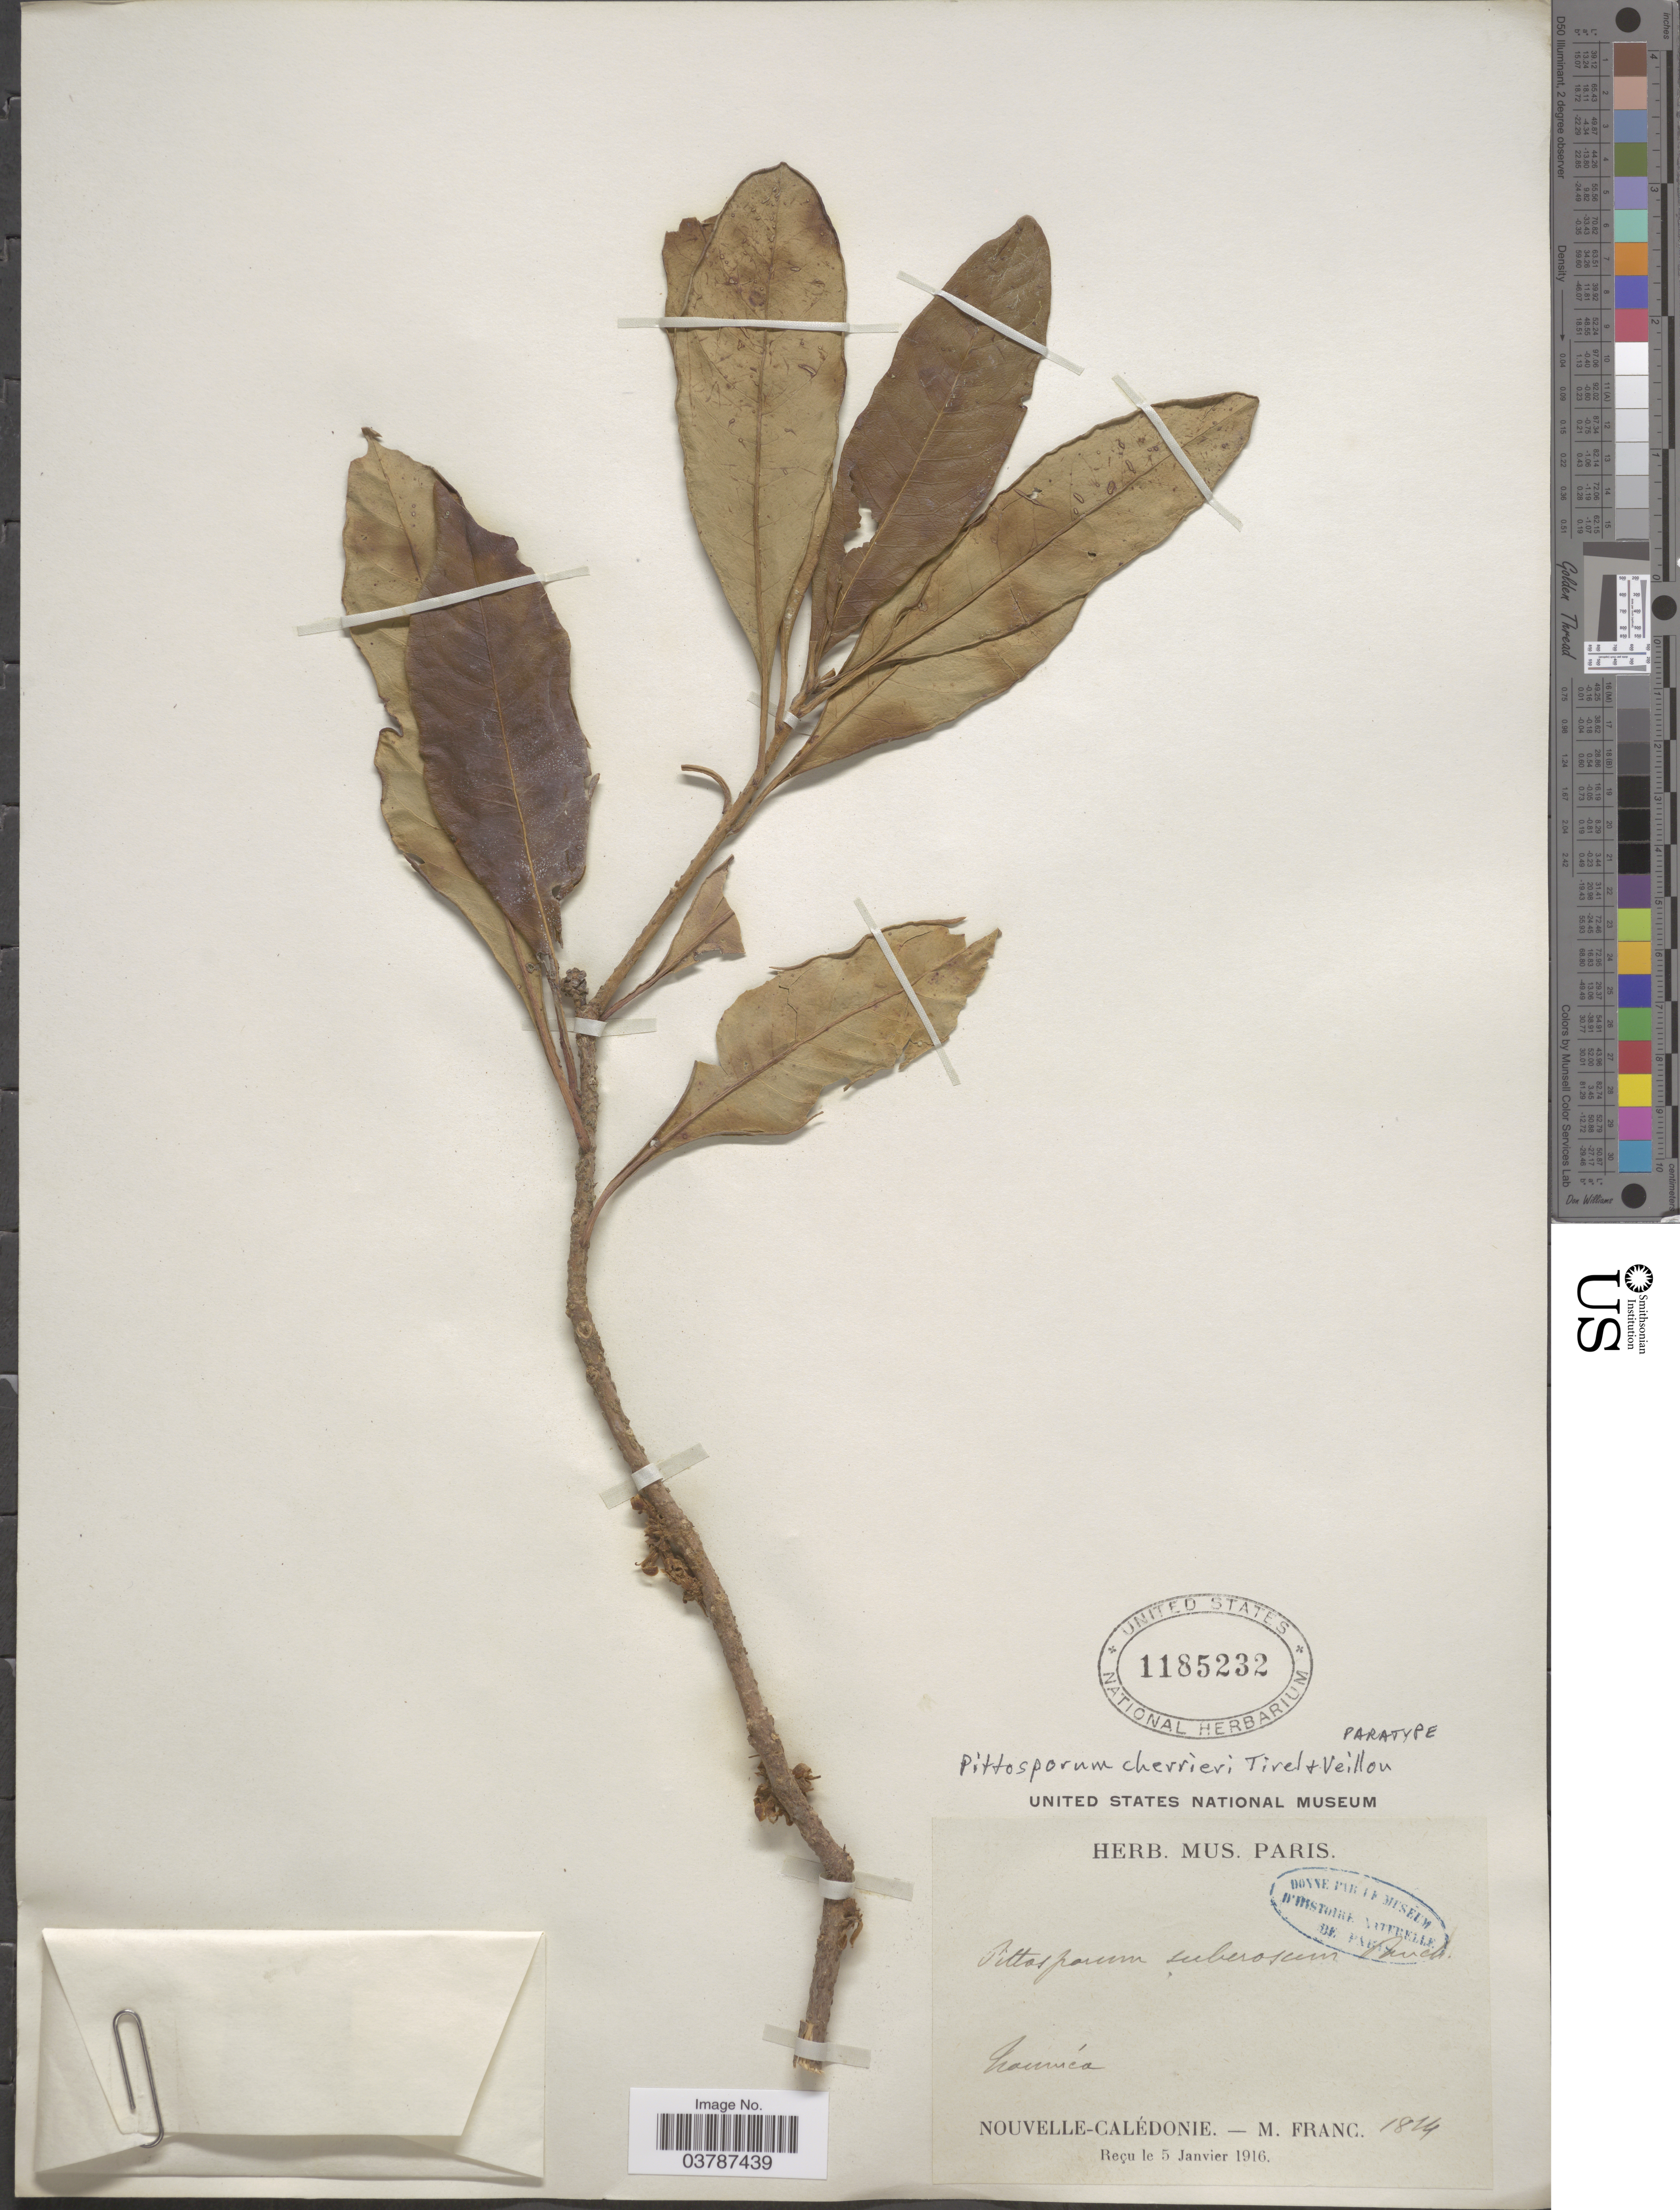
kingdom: Plantae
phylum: Tracheophyta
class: Magnoliopsida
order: Apiales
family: Pittosporaceae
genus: Pittosporum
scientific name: Pittosporum cherrieri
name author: Tirel & Veillon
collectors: M. Franc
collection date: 1824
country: New Caledonia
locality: Nouméa. Nouvelle-Calédonie.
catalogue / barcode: US 1185232